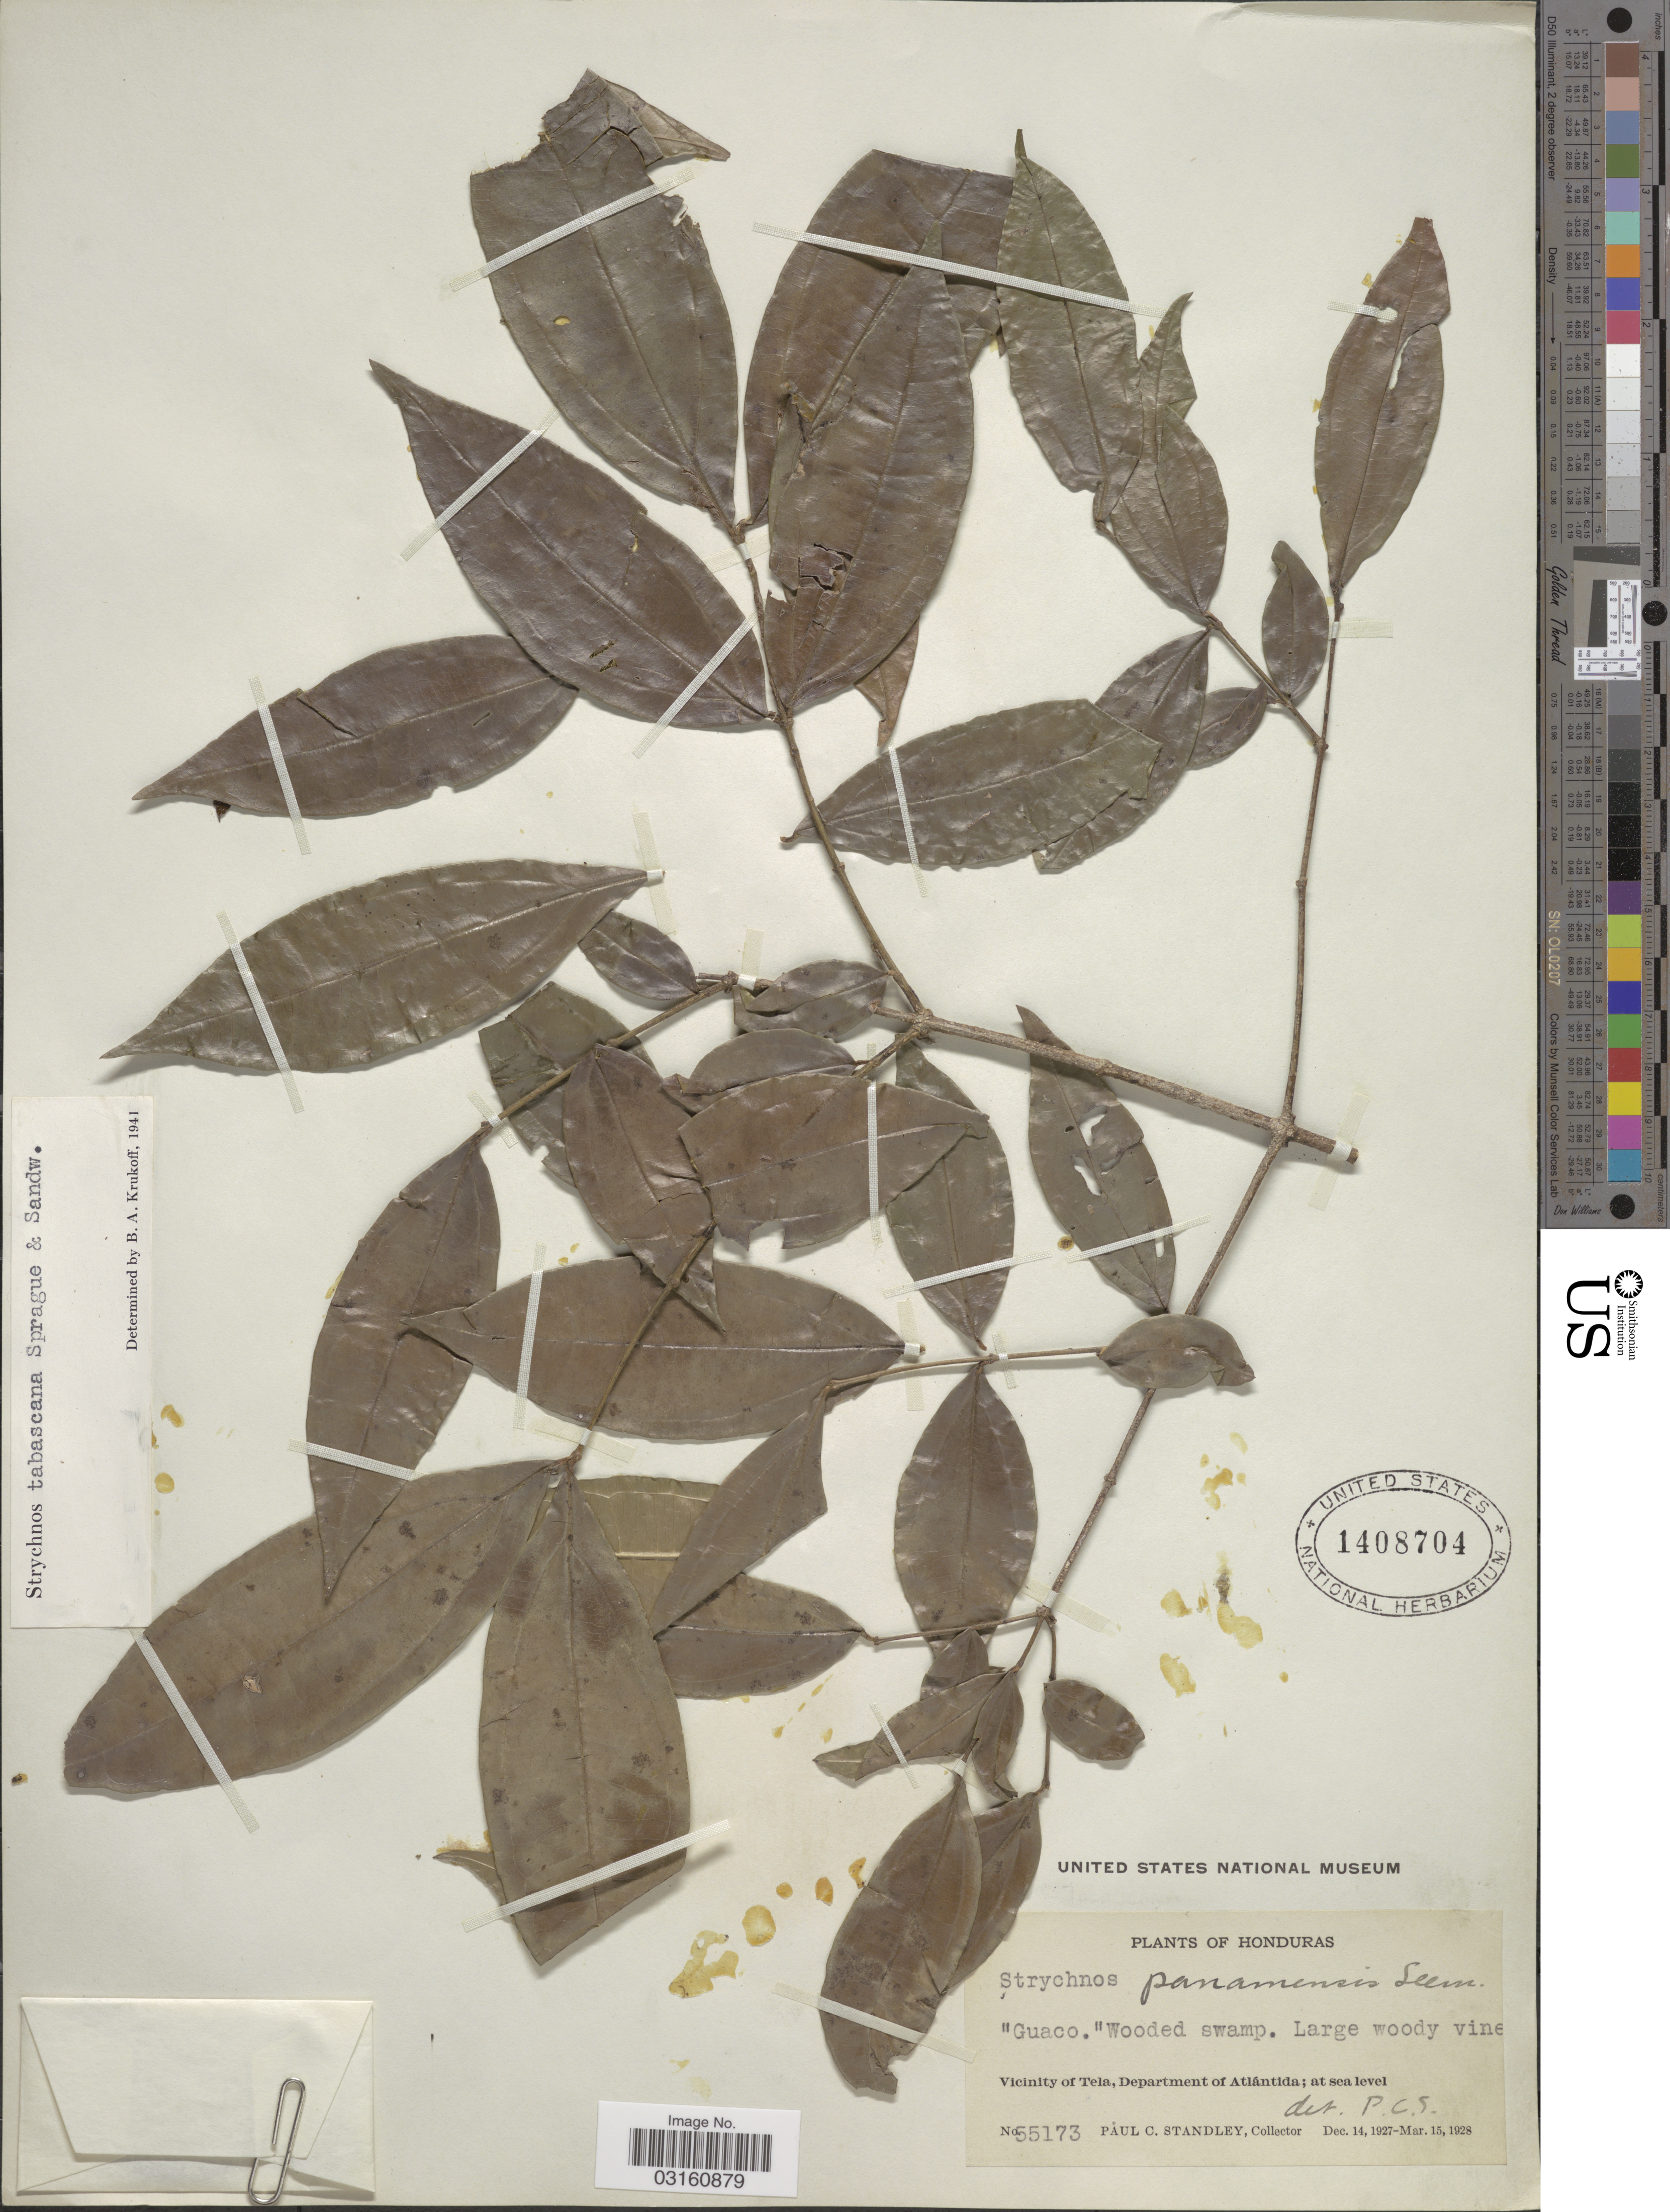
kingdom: Plantae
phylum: Tracheophyta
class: Magnoliopsida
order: Gentianales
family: Loganiaceae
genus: Strychnos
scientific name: Strychnos tabascana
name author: Sprague & Sandwith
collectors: P. C. Standley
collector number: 55173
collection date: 1927-12-14/1928-03-15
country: Honduras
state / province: Atlántida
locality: Vicinity of Tela, Department of Atlántida.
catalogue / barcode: US 1408704